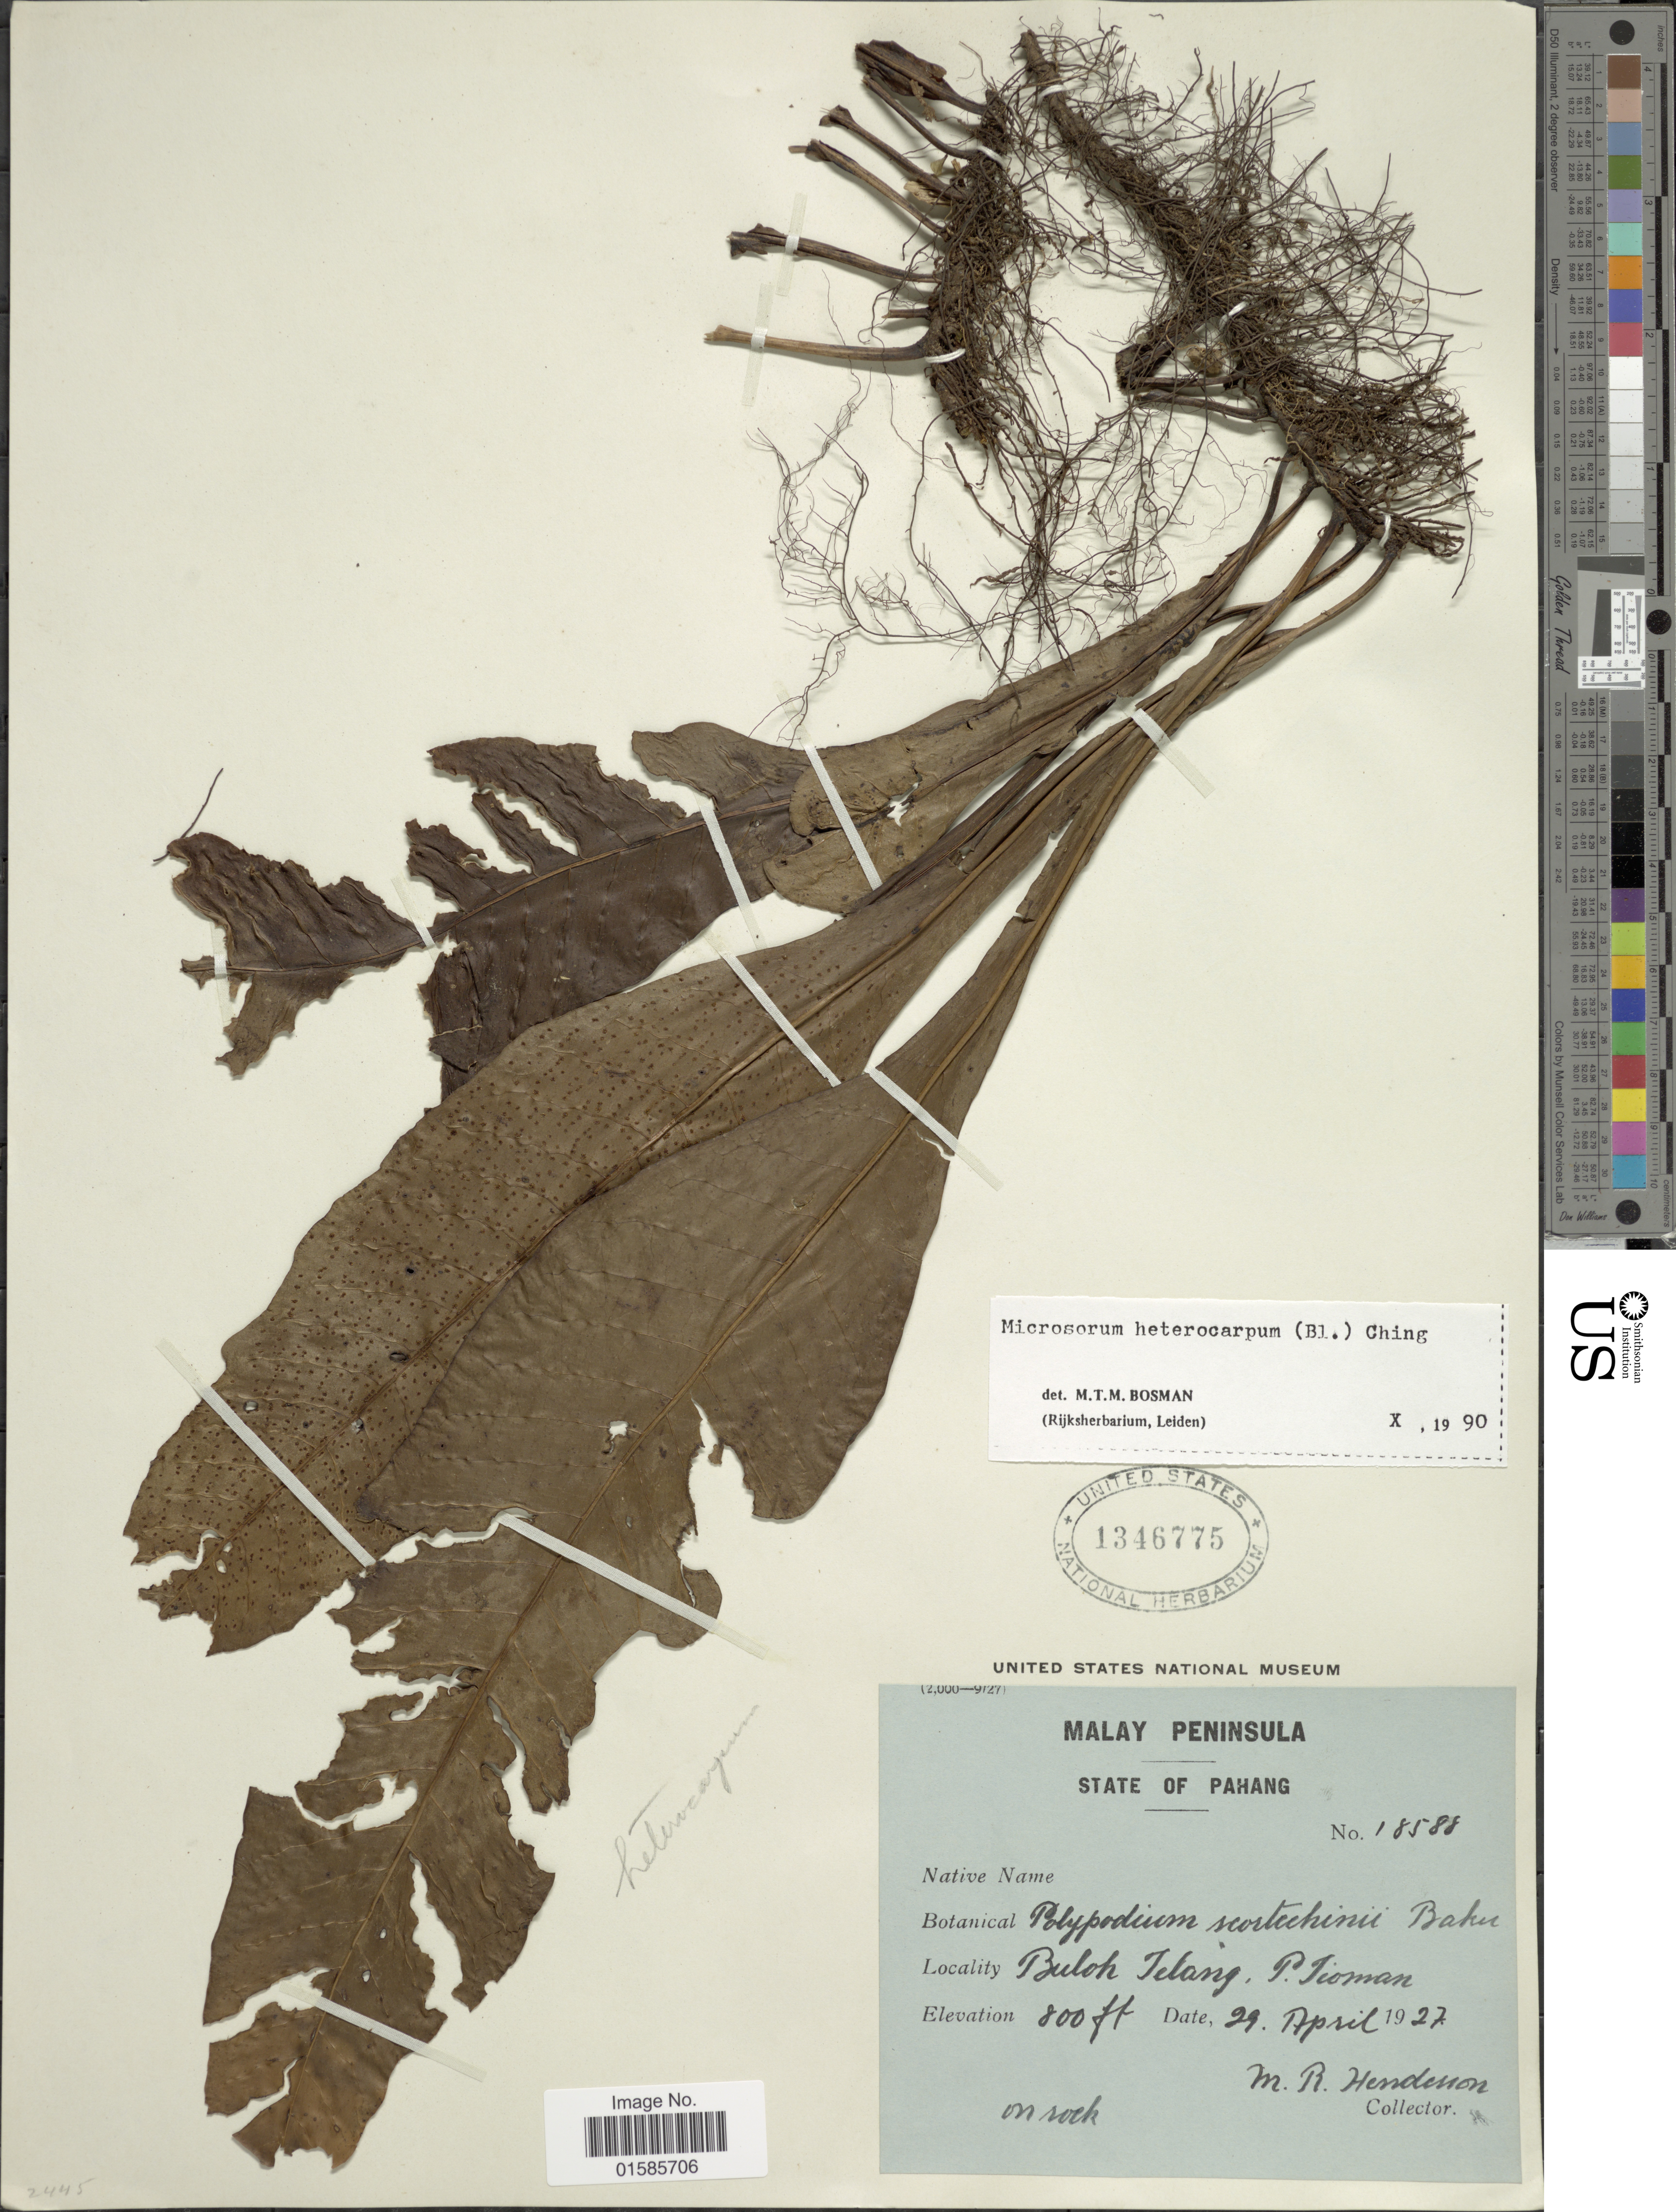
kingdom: Plantae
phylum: Tracheophyta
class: Polypodiopsida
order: Polypodiales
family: Polypodiaceae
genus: Microsorum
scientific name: Microsorum heterocarpum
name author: (Blume) Ching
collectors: M. Henderson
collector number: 18588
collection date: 1927-04-29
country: Malaysia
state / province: Pahang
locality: Malay Peninsula, Buloh Telang, P. Jioman [interpreted]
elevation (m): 244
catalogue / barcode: US 1346775